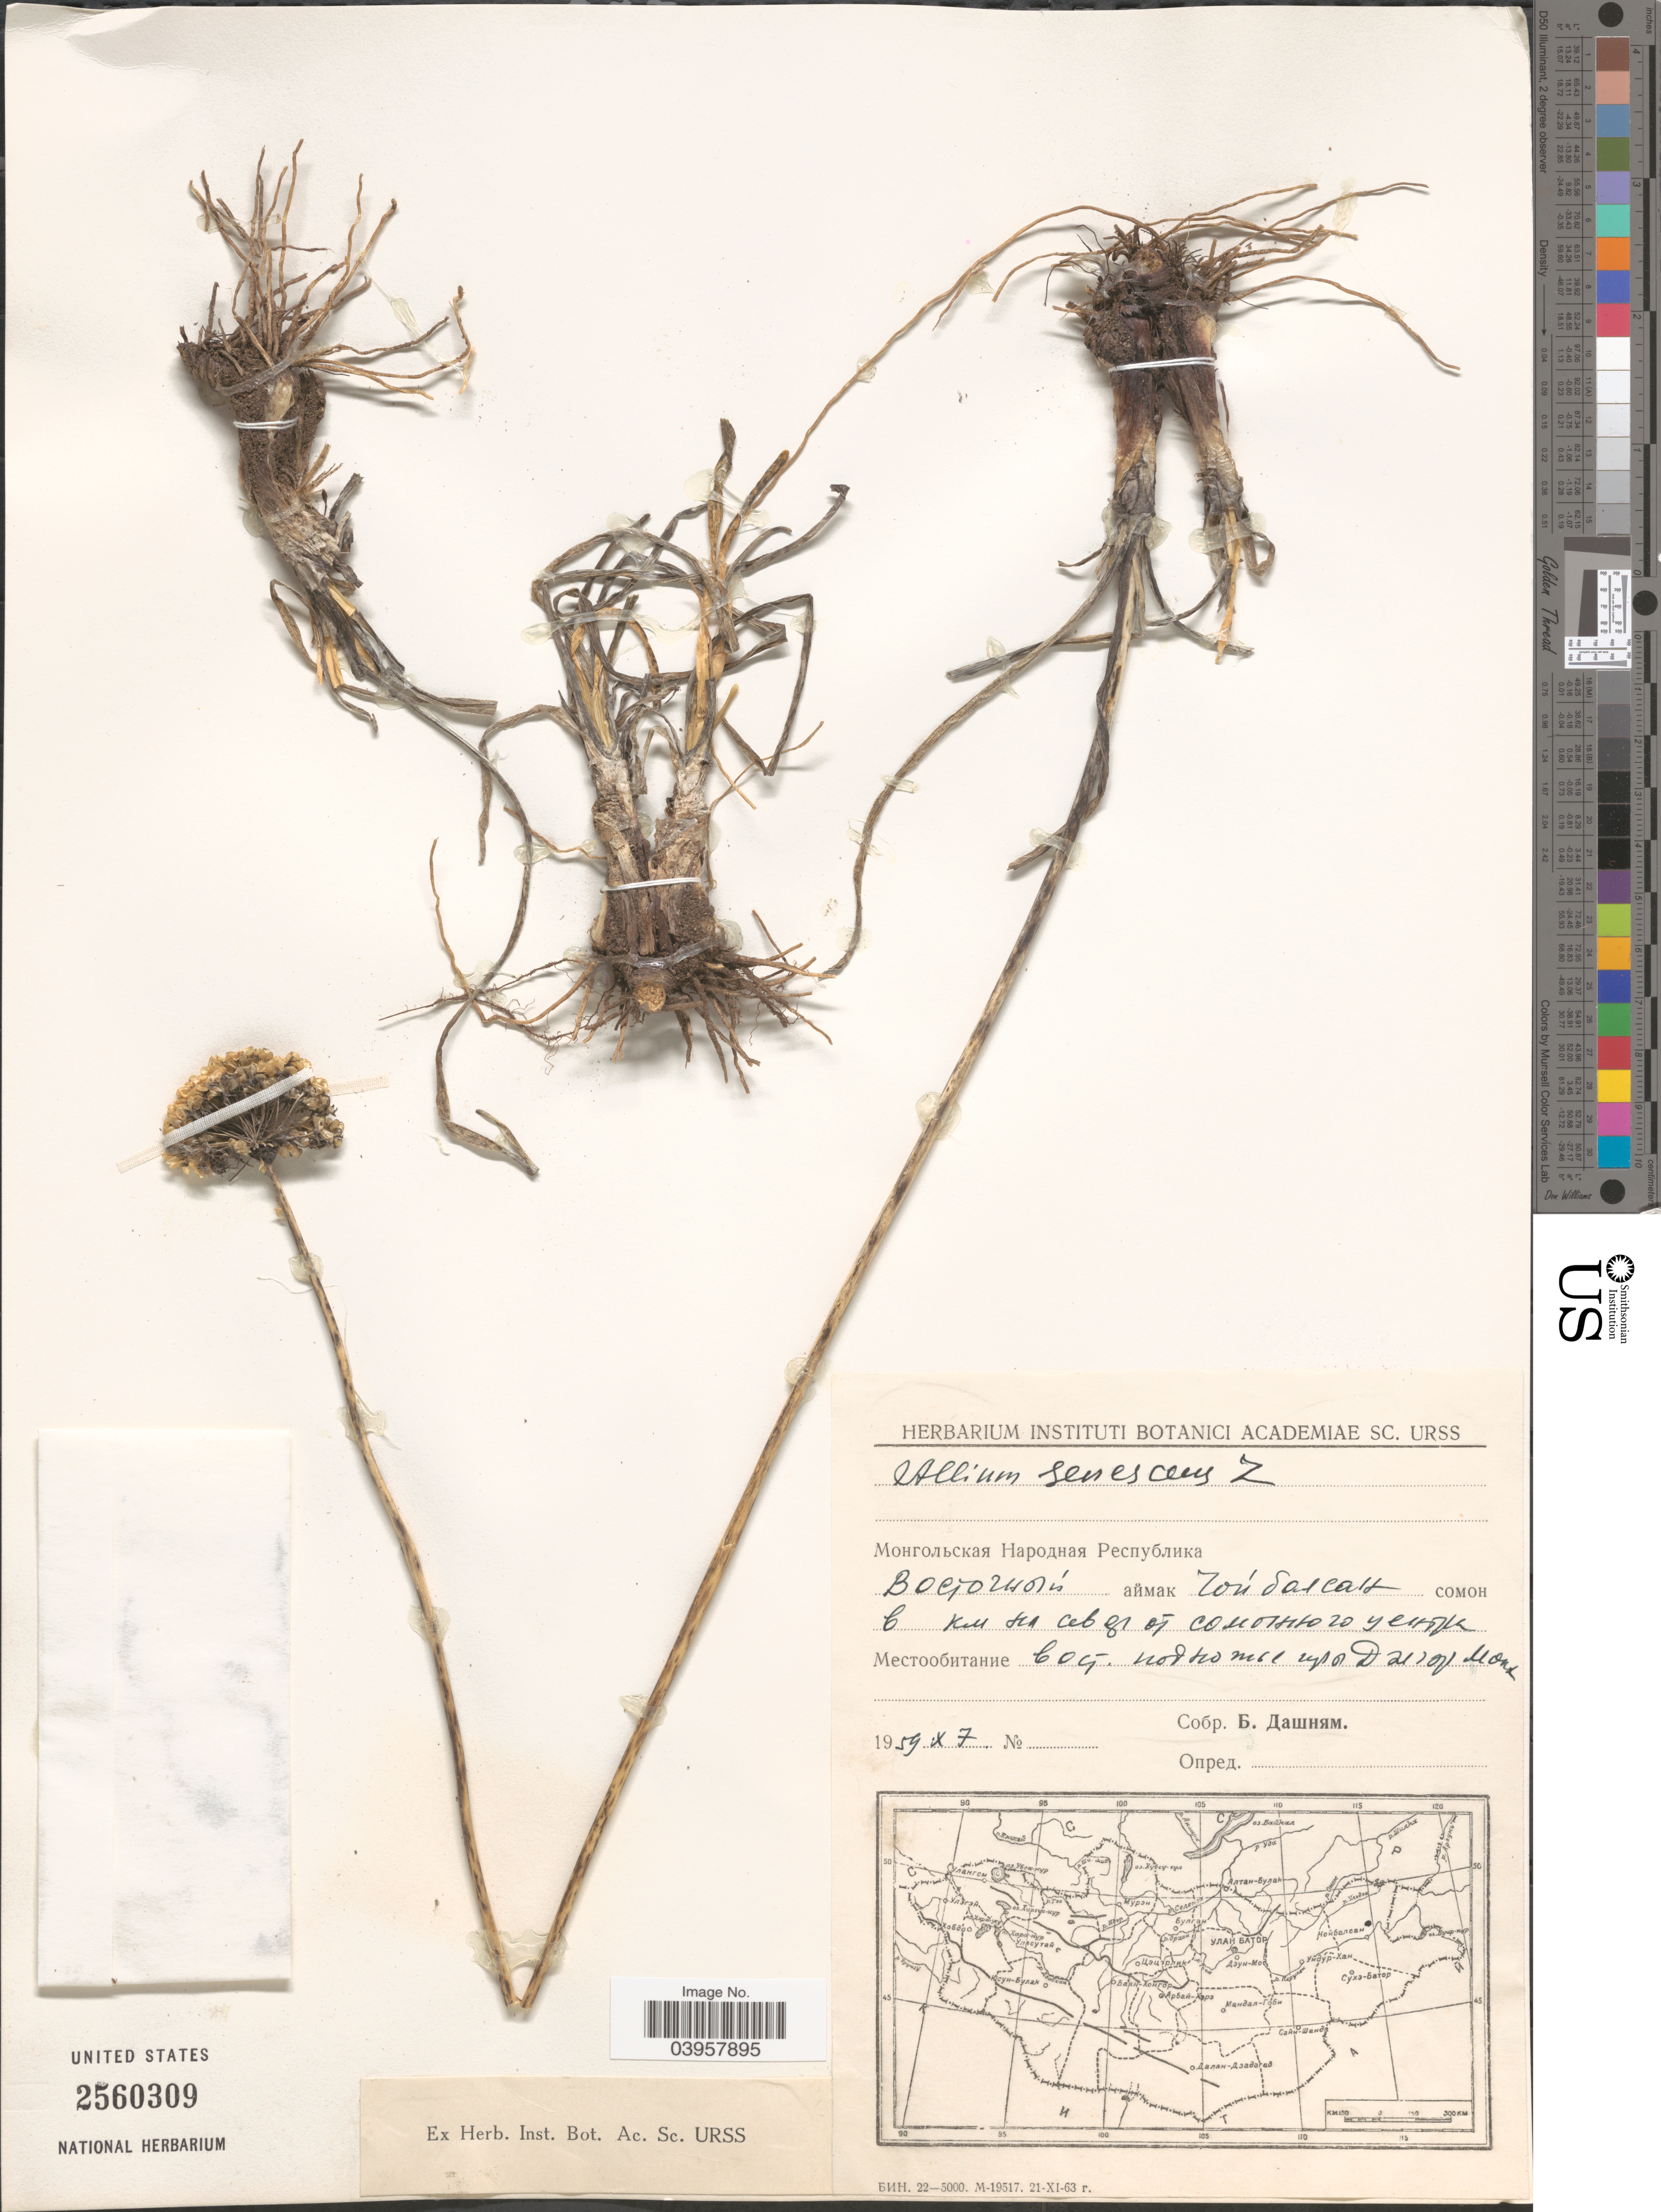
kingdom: Plantae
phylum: Tracheophyta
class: Liliopsida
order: Asparagales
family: Amaryllidaceae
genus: Allium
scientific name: Allium senescens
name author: L.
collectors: B. Dashnyam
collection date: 1959-10-07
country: Mongolia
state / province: Dornod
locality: Choibalsan sum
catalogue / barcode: US 2560309